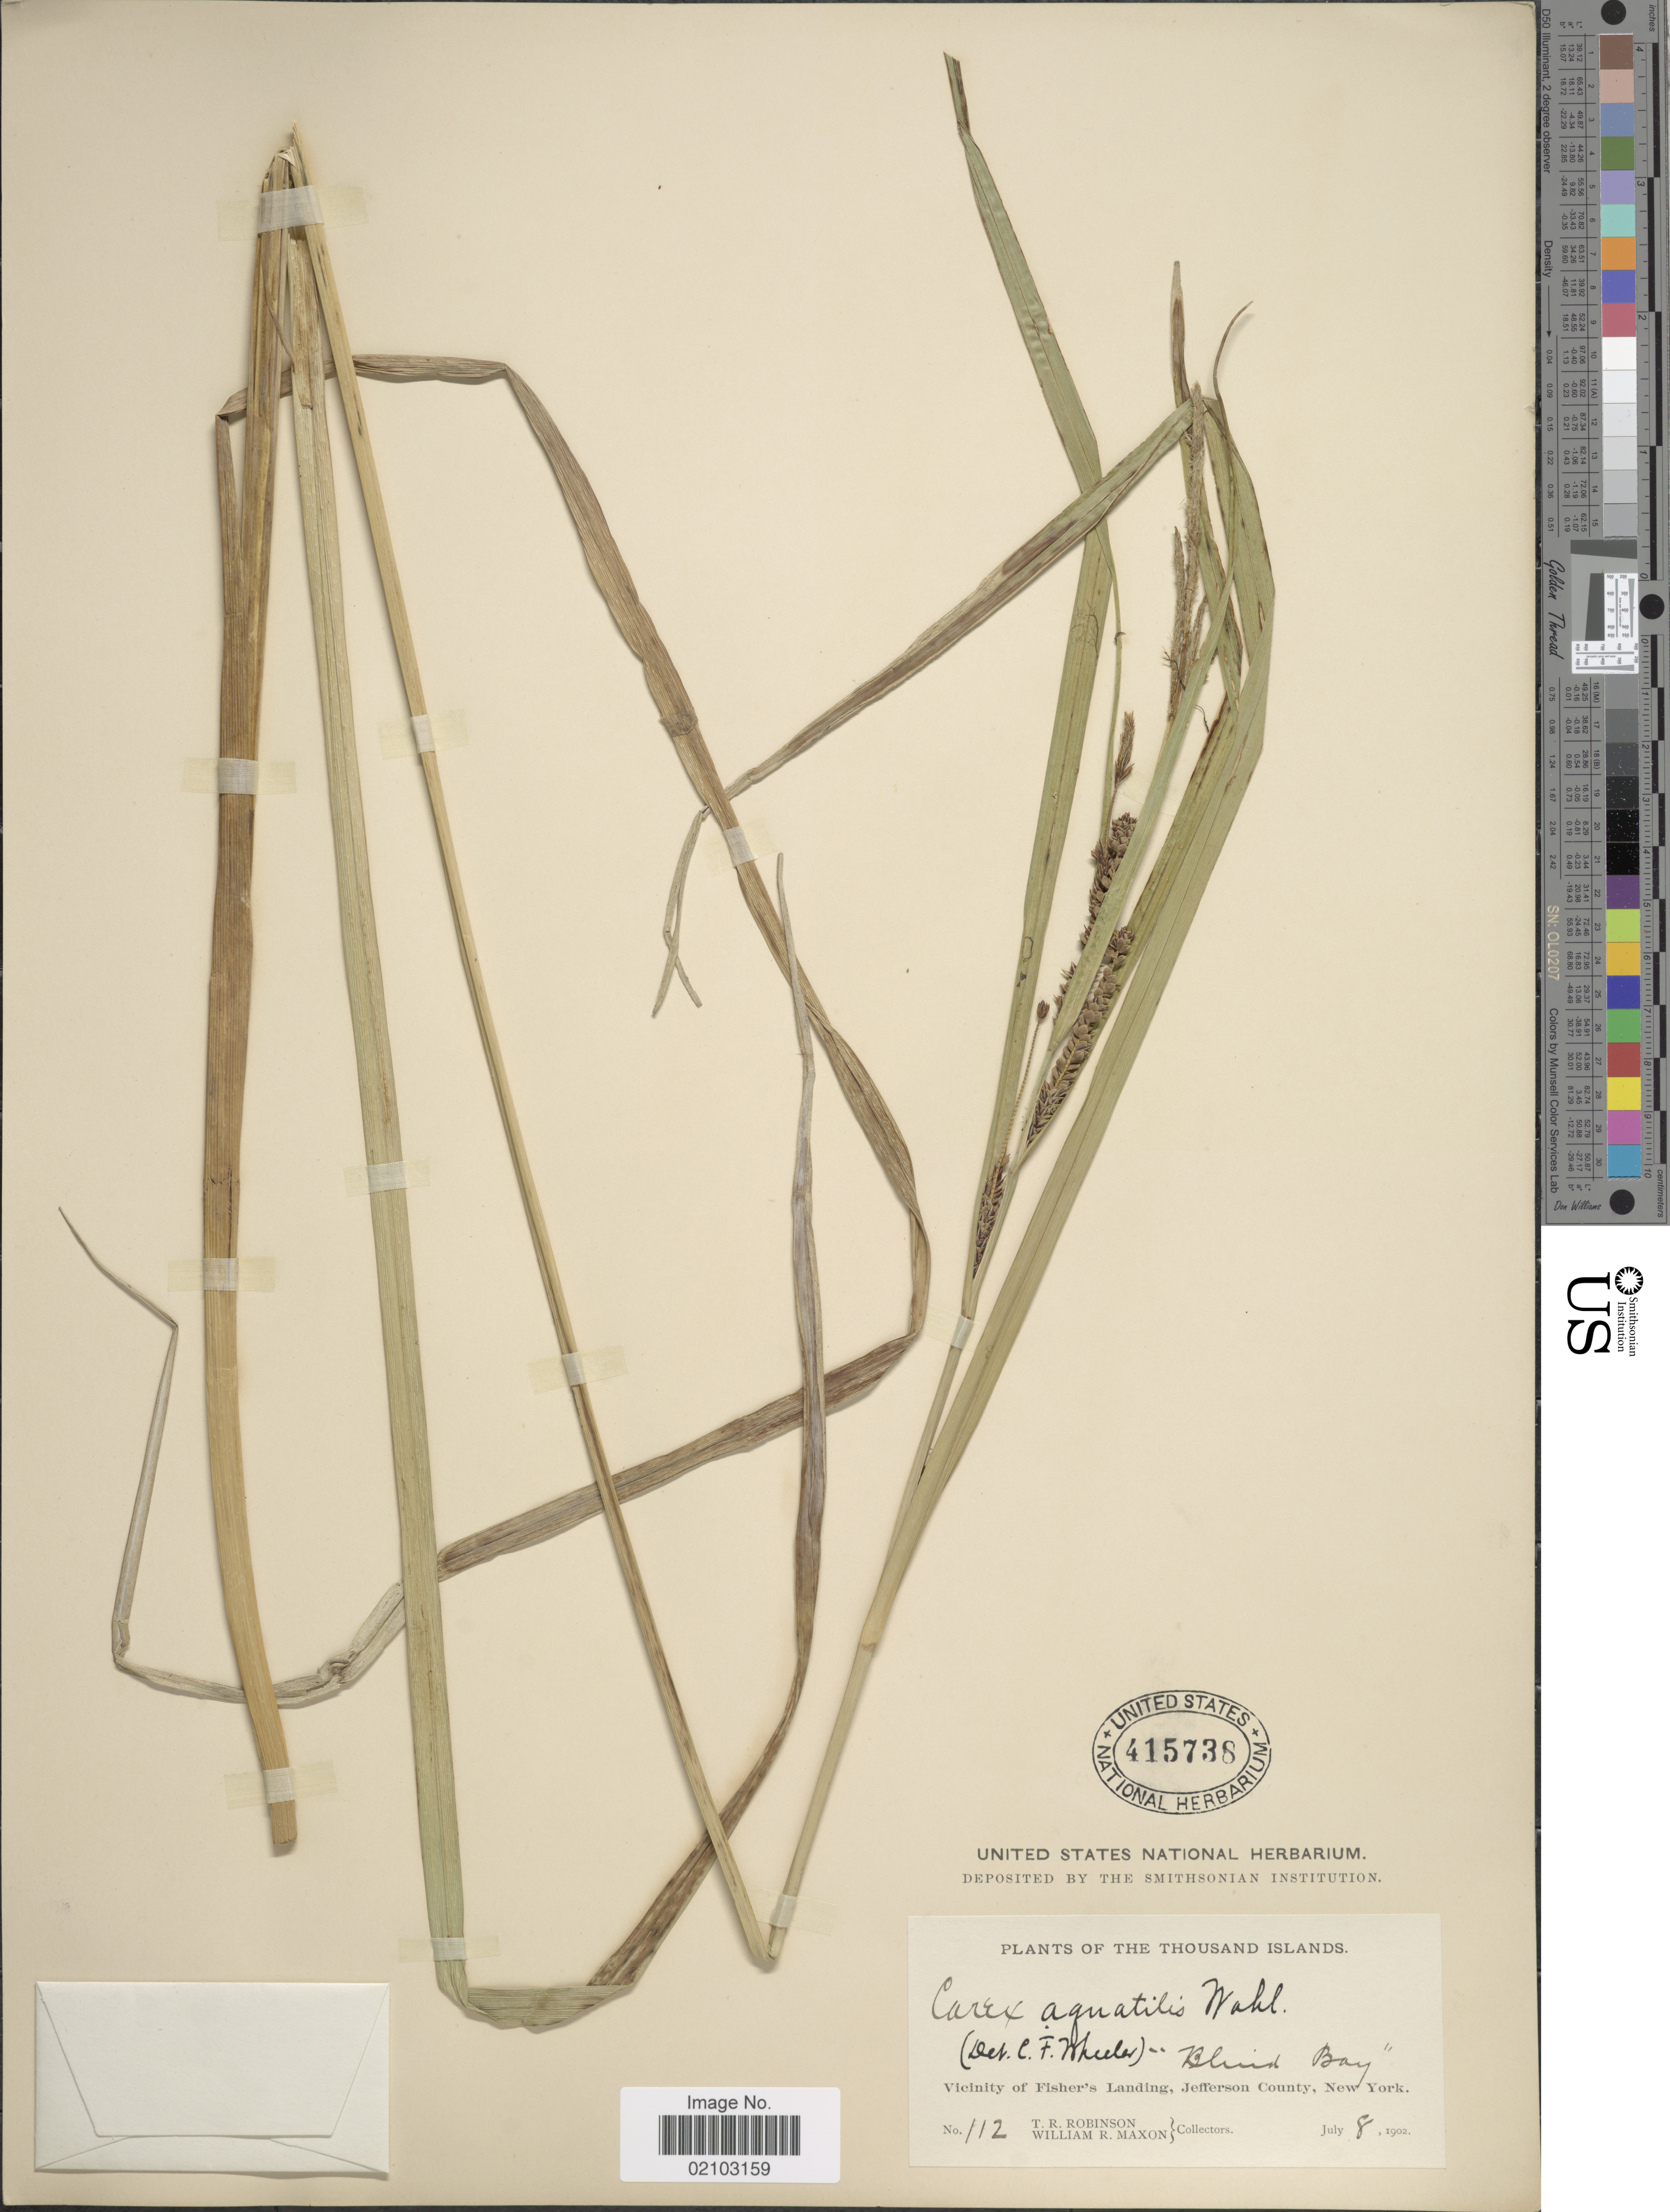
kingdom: Plantae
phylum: Tracheophyta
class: Liliopsida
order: Poales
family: Cyperaceae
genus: Carex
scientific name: Carex aquatilis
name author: Wahlenb.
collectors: T. R. Robinson & W. R. Maxon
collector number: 112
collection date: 1902-07-08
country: United States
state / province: New York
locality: The Thousand Islands, "Blind Bay", Vicinity of Fisher's Landing, Jefferson County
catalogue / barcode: US 415738